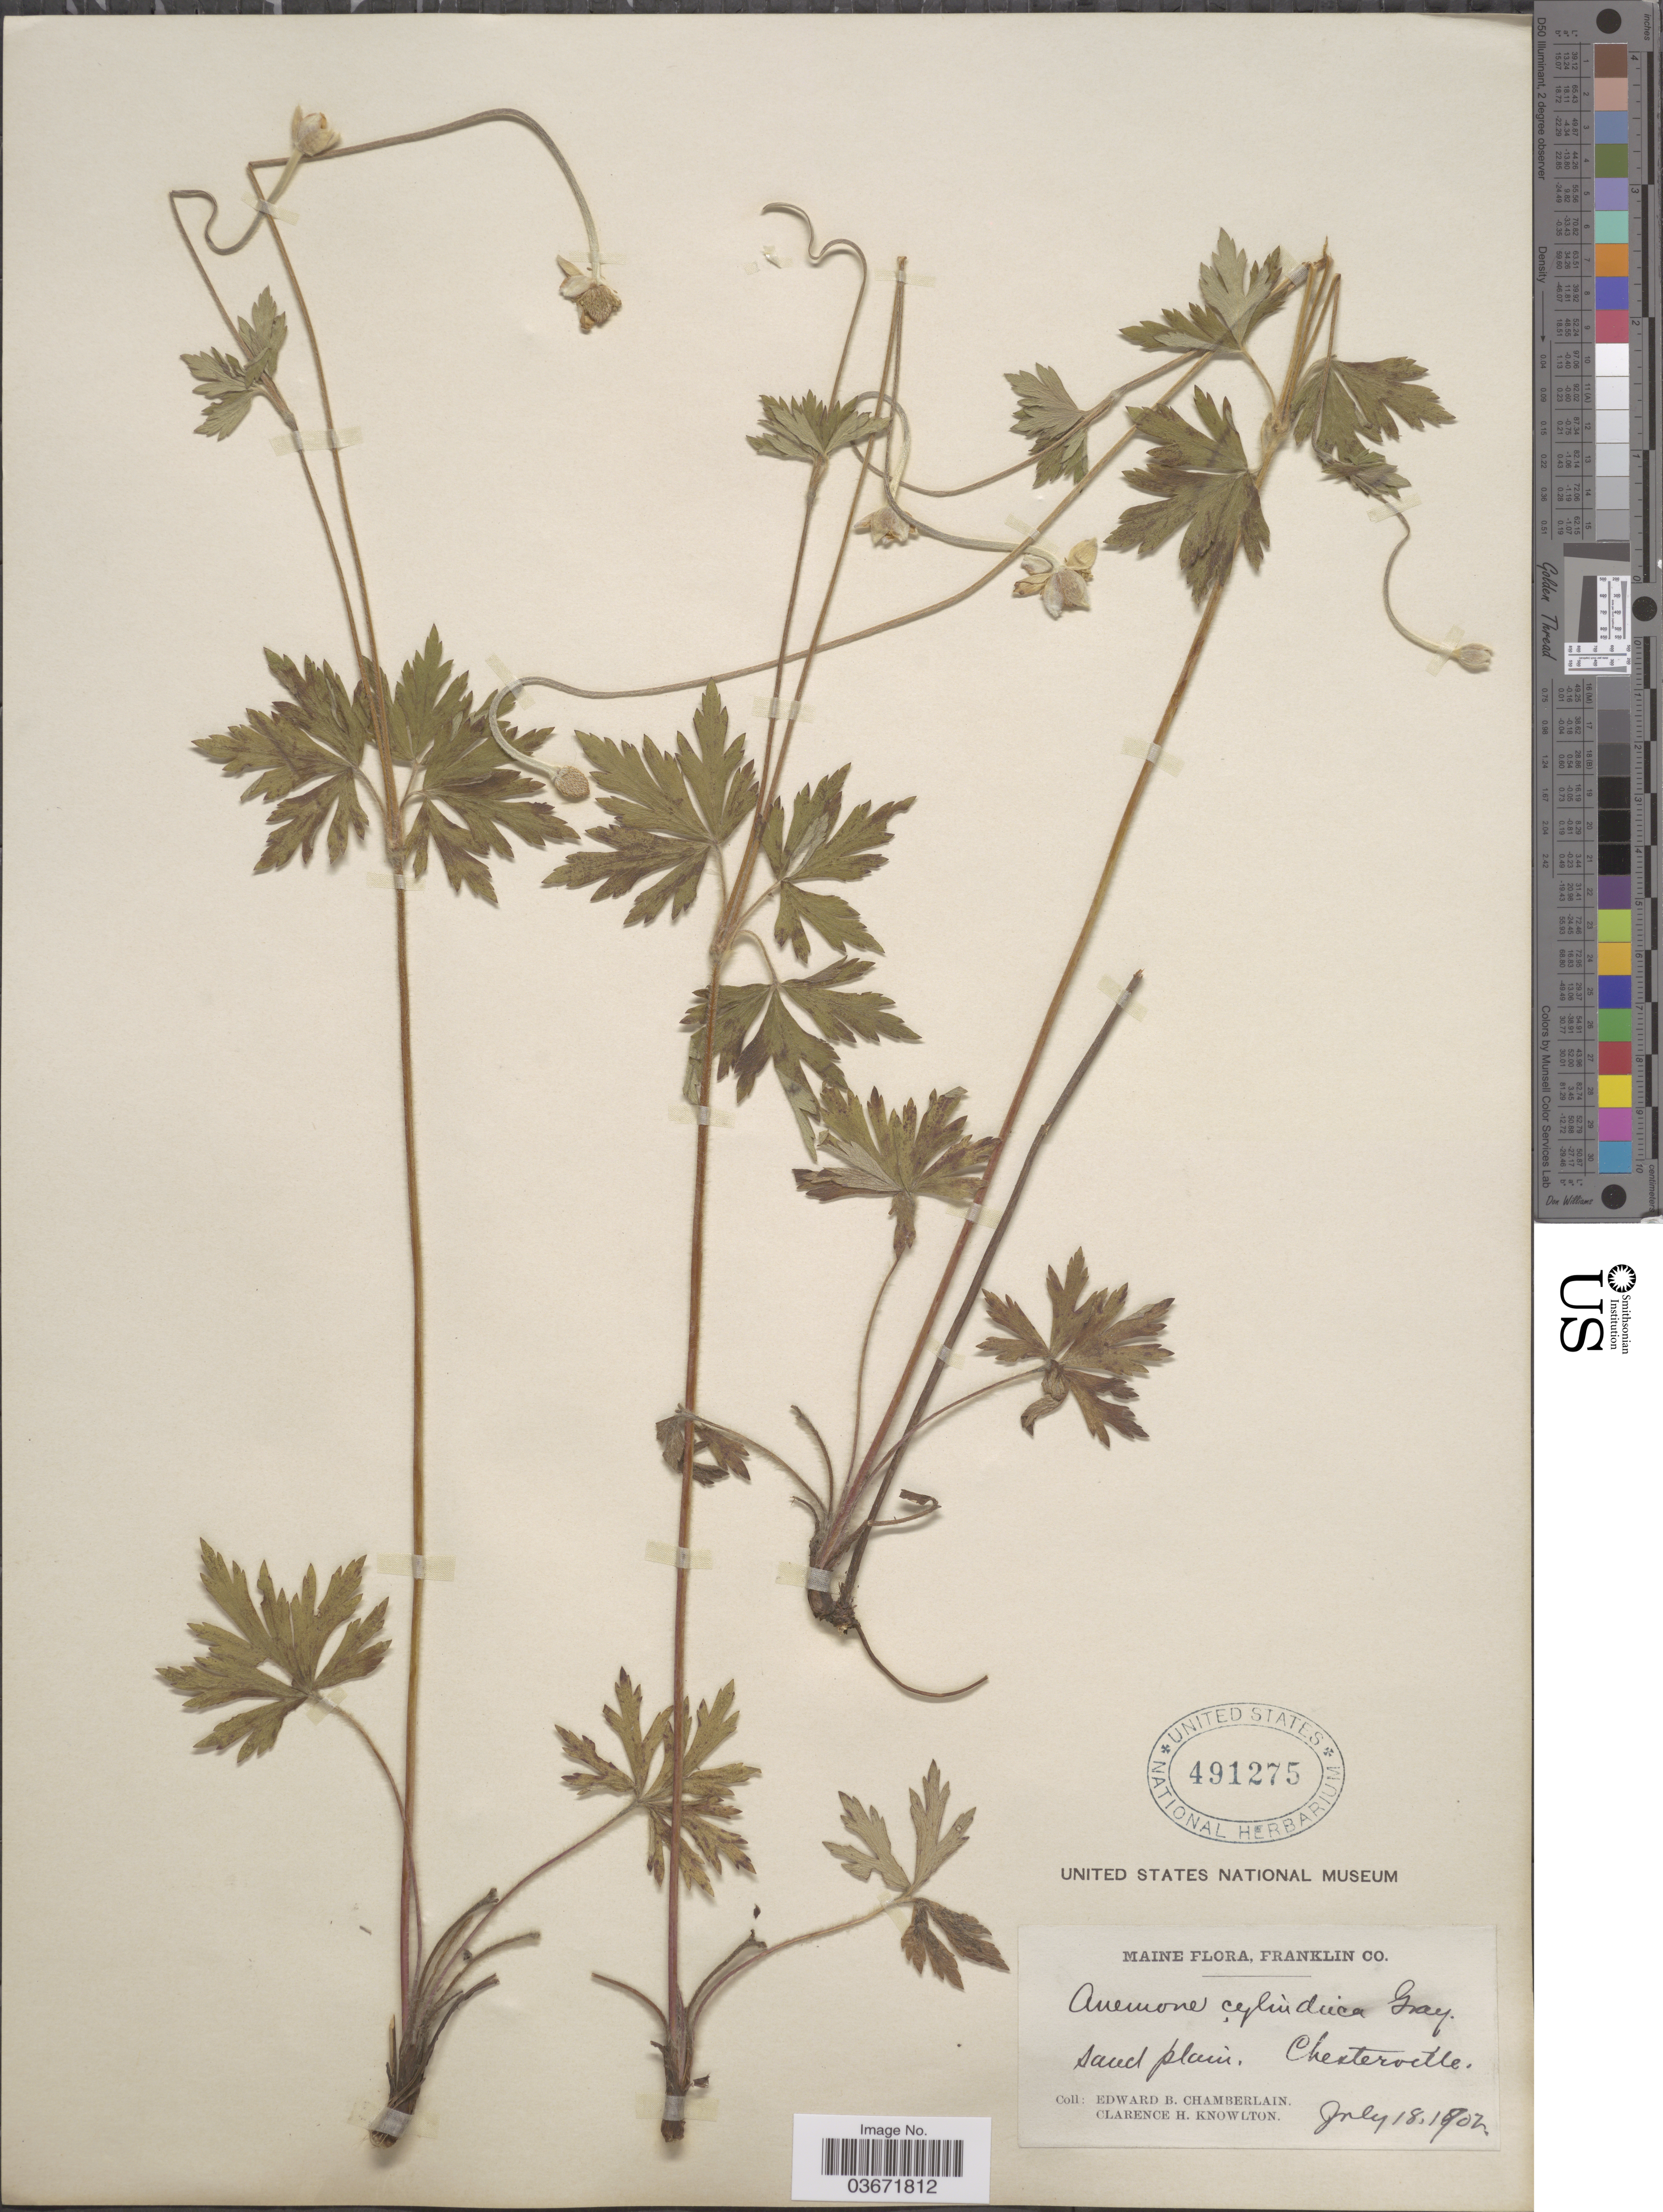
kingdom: Plantae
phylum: Tracheophyta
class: Magnoliopsida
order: Ranunculales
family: Ranunculaceae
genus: Anemone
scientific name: Anemone cylindrica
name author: A. Gray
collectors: E. Chamberlain & C. H. Knowlton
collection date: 1902-07-18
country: United States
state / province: Maine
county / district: Franklin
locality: Chesterville.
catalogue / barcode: US 491275